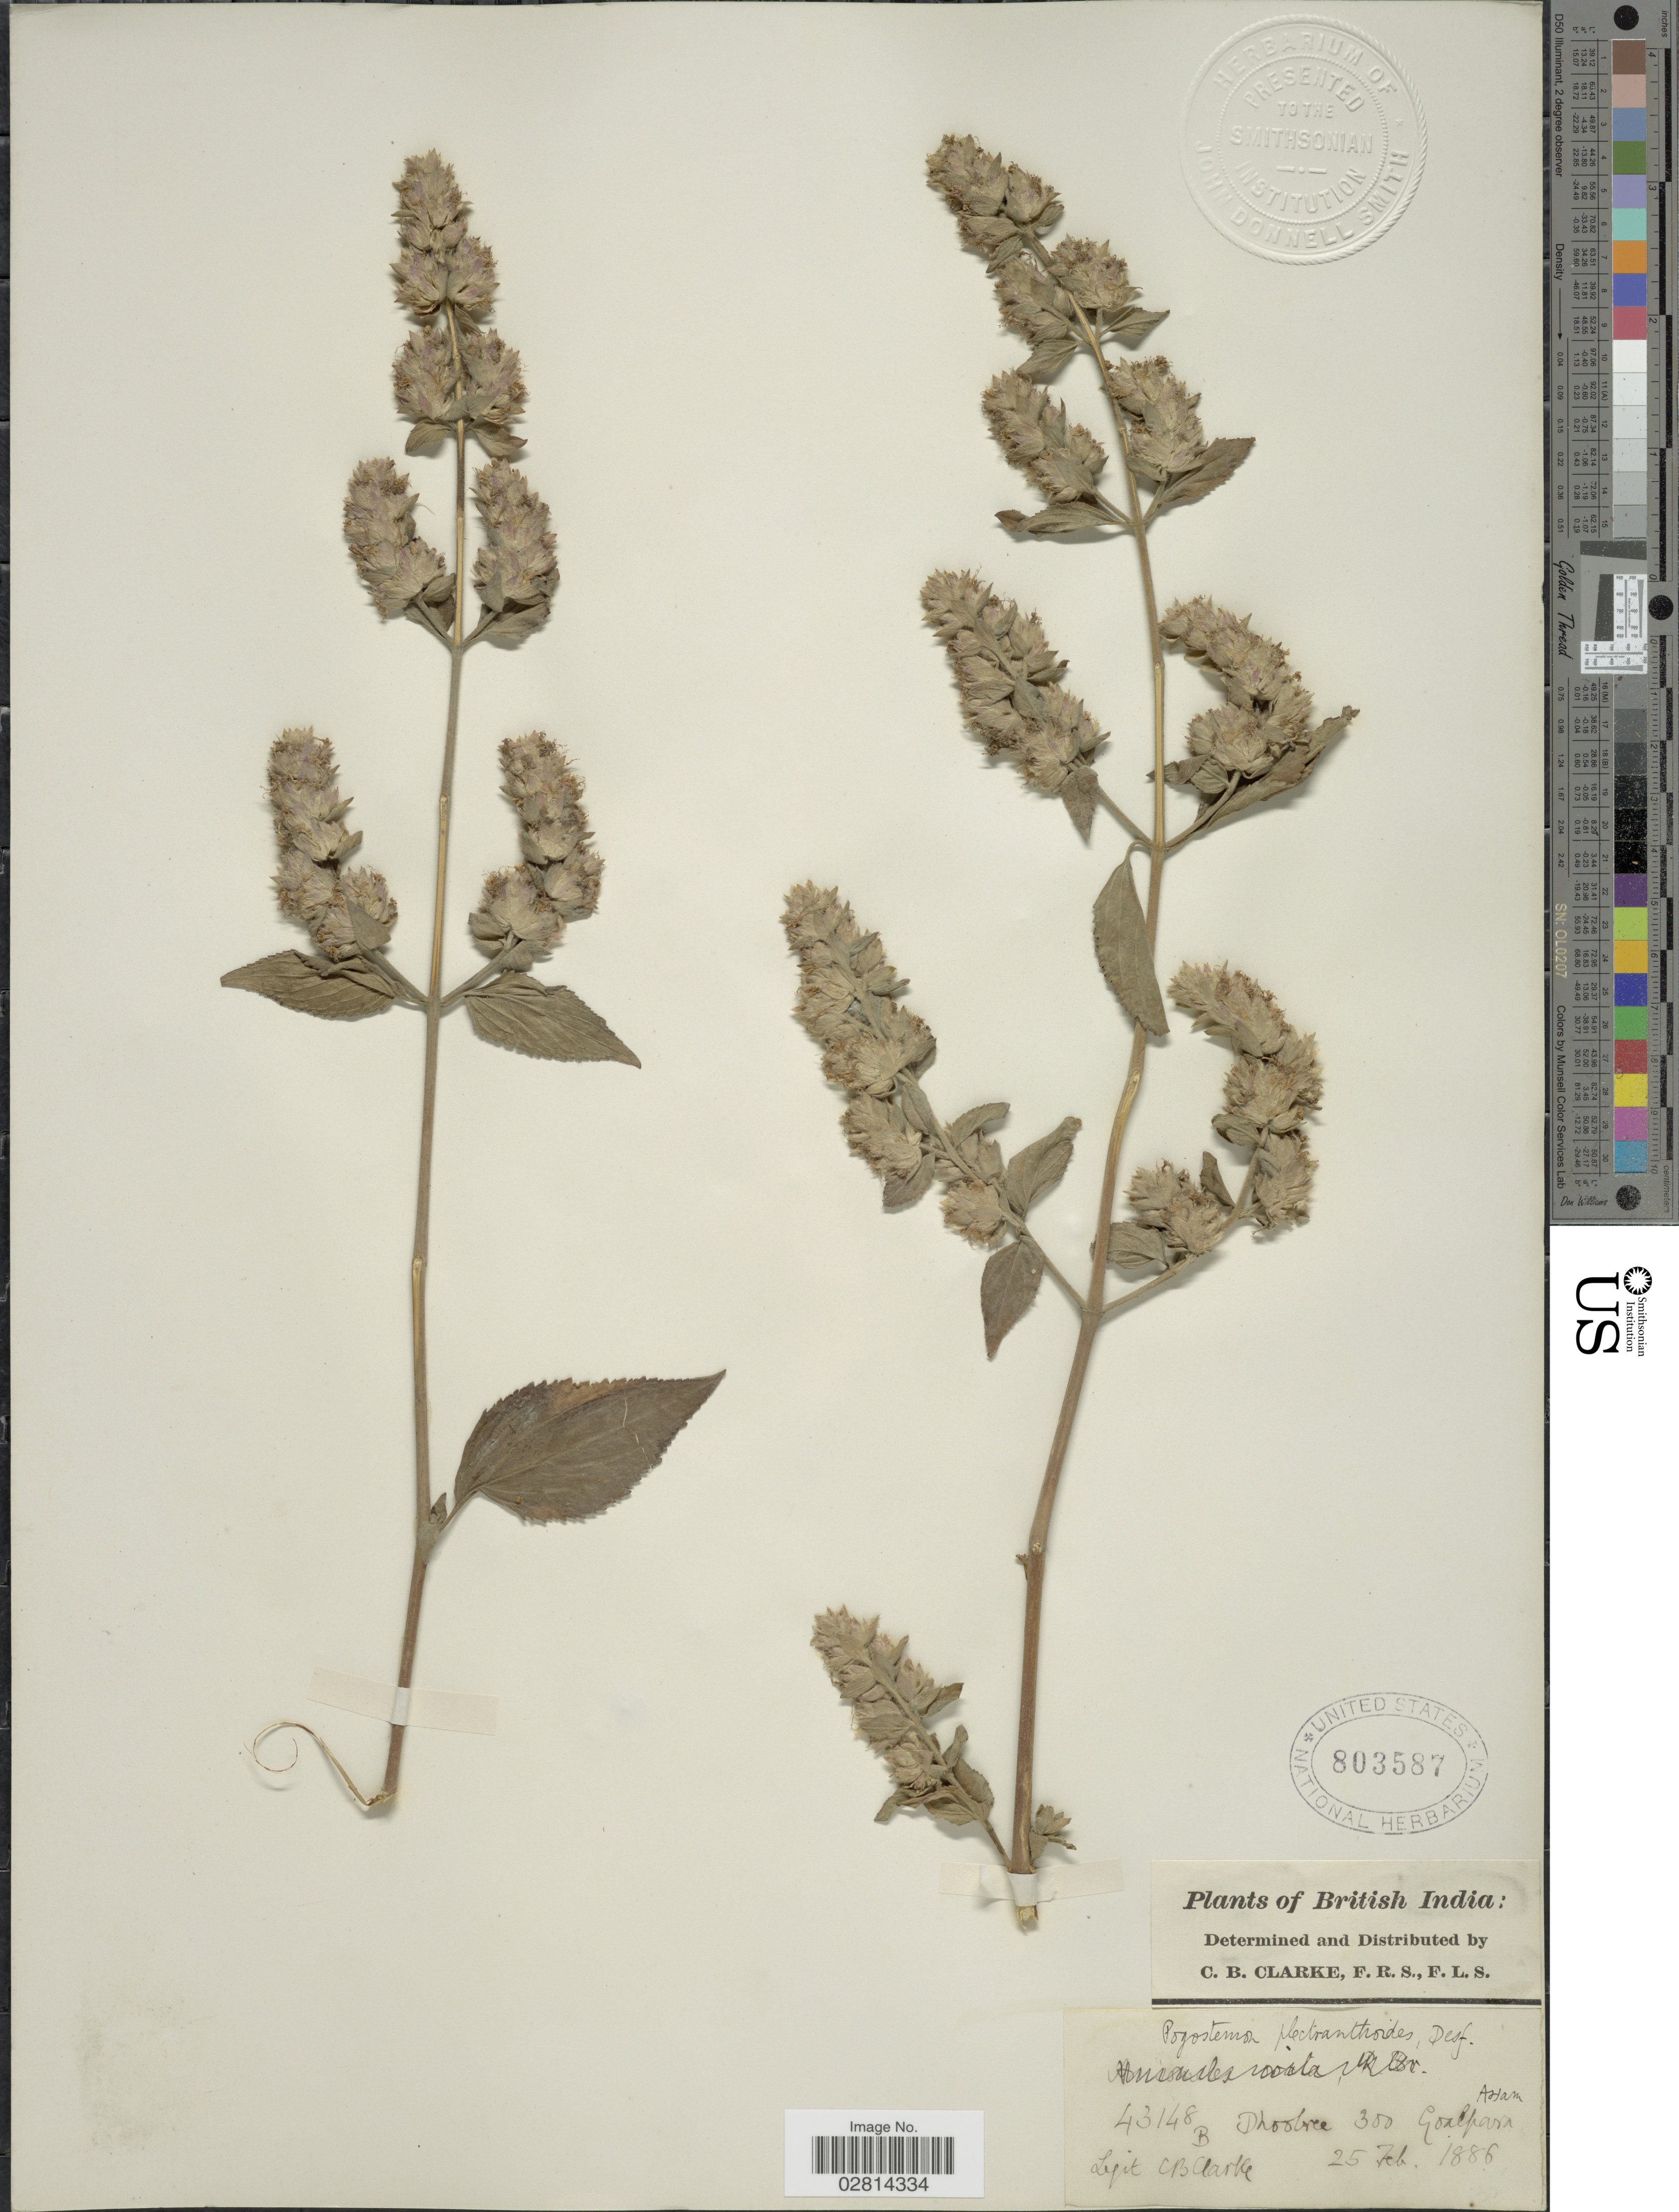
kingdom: Plantae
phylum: Tracheophyta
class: Magnoliopsida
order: Lamiales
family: Lamiaceae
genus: Pogostemon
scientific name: Pogostemon plectranthoides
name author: Desf.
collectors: C. B. Clarke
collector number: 43148B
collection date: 1886-02-25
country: India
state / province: Assam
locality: British India. Dhoobree. Goalpara. Assam.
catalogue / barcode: US 803587